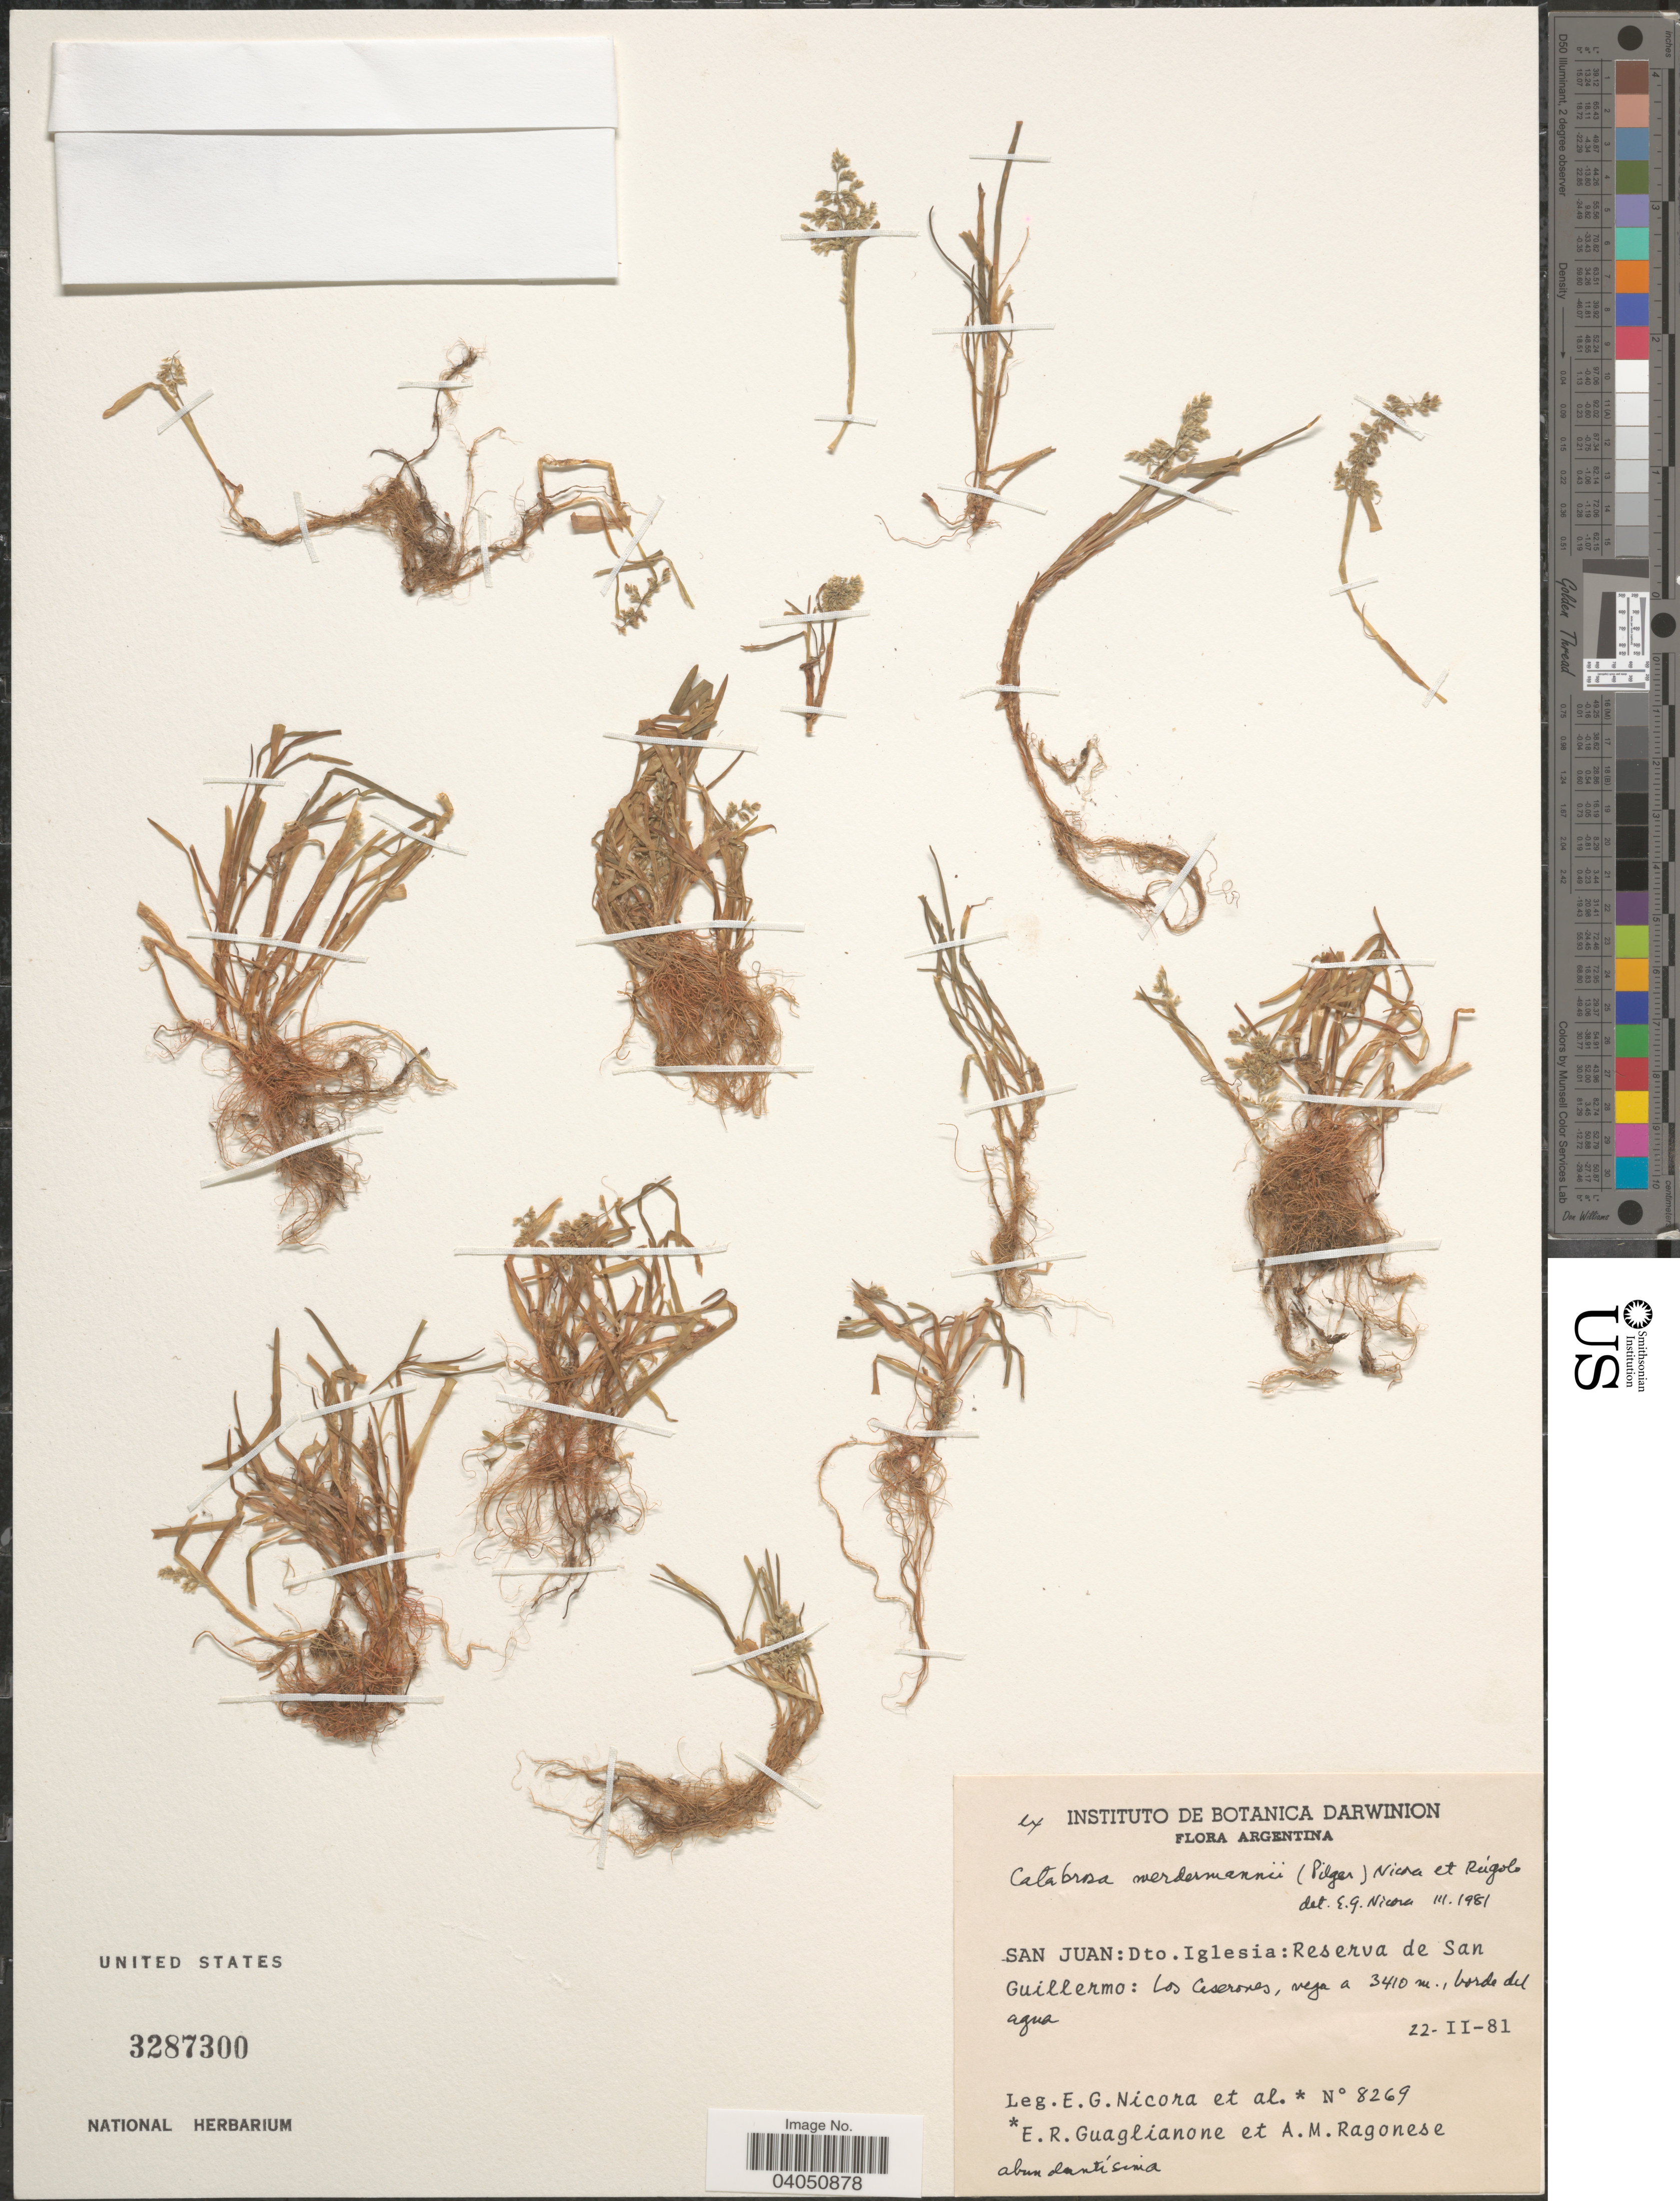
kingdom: Plantae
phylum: Tracheophyta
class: Liliopsida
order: Poales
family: Poaceae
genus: Catabrosa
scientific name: Catabrosa werdermannii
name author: (Pilg.) Nicora & Rúgolo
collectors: E. G. Nicora, E. R. Guaglianone & A. Ragonese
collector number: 8269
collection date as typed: Transcribed d/m/y: 22/2/81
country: Argentina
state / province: San Juan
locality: Dto. Iglesia: Reserva de San Guillermo: Los Caserones, vega a 3410 m., borde del agua.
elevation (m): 3410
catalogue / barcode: US 3287300